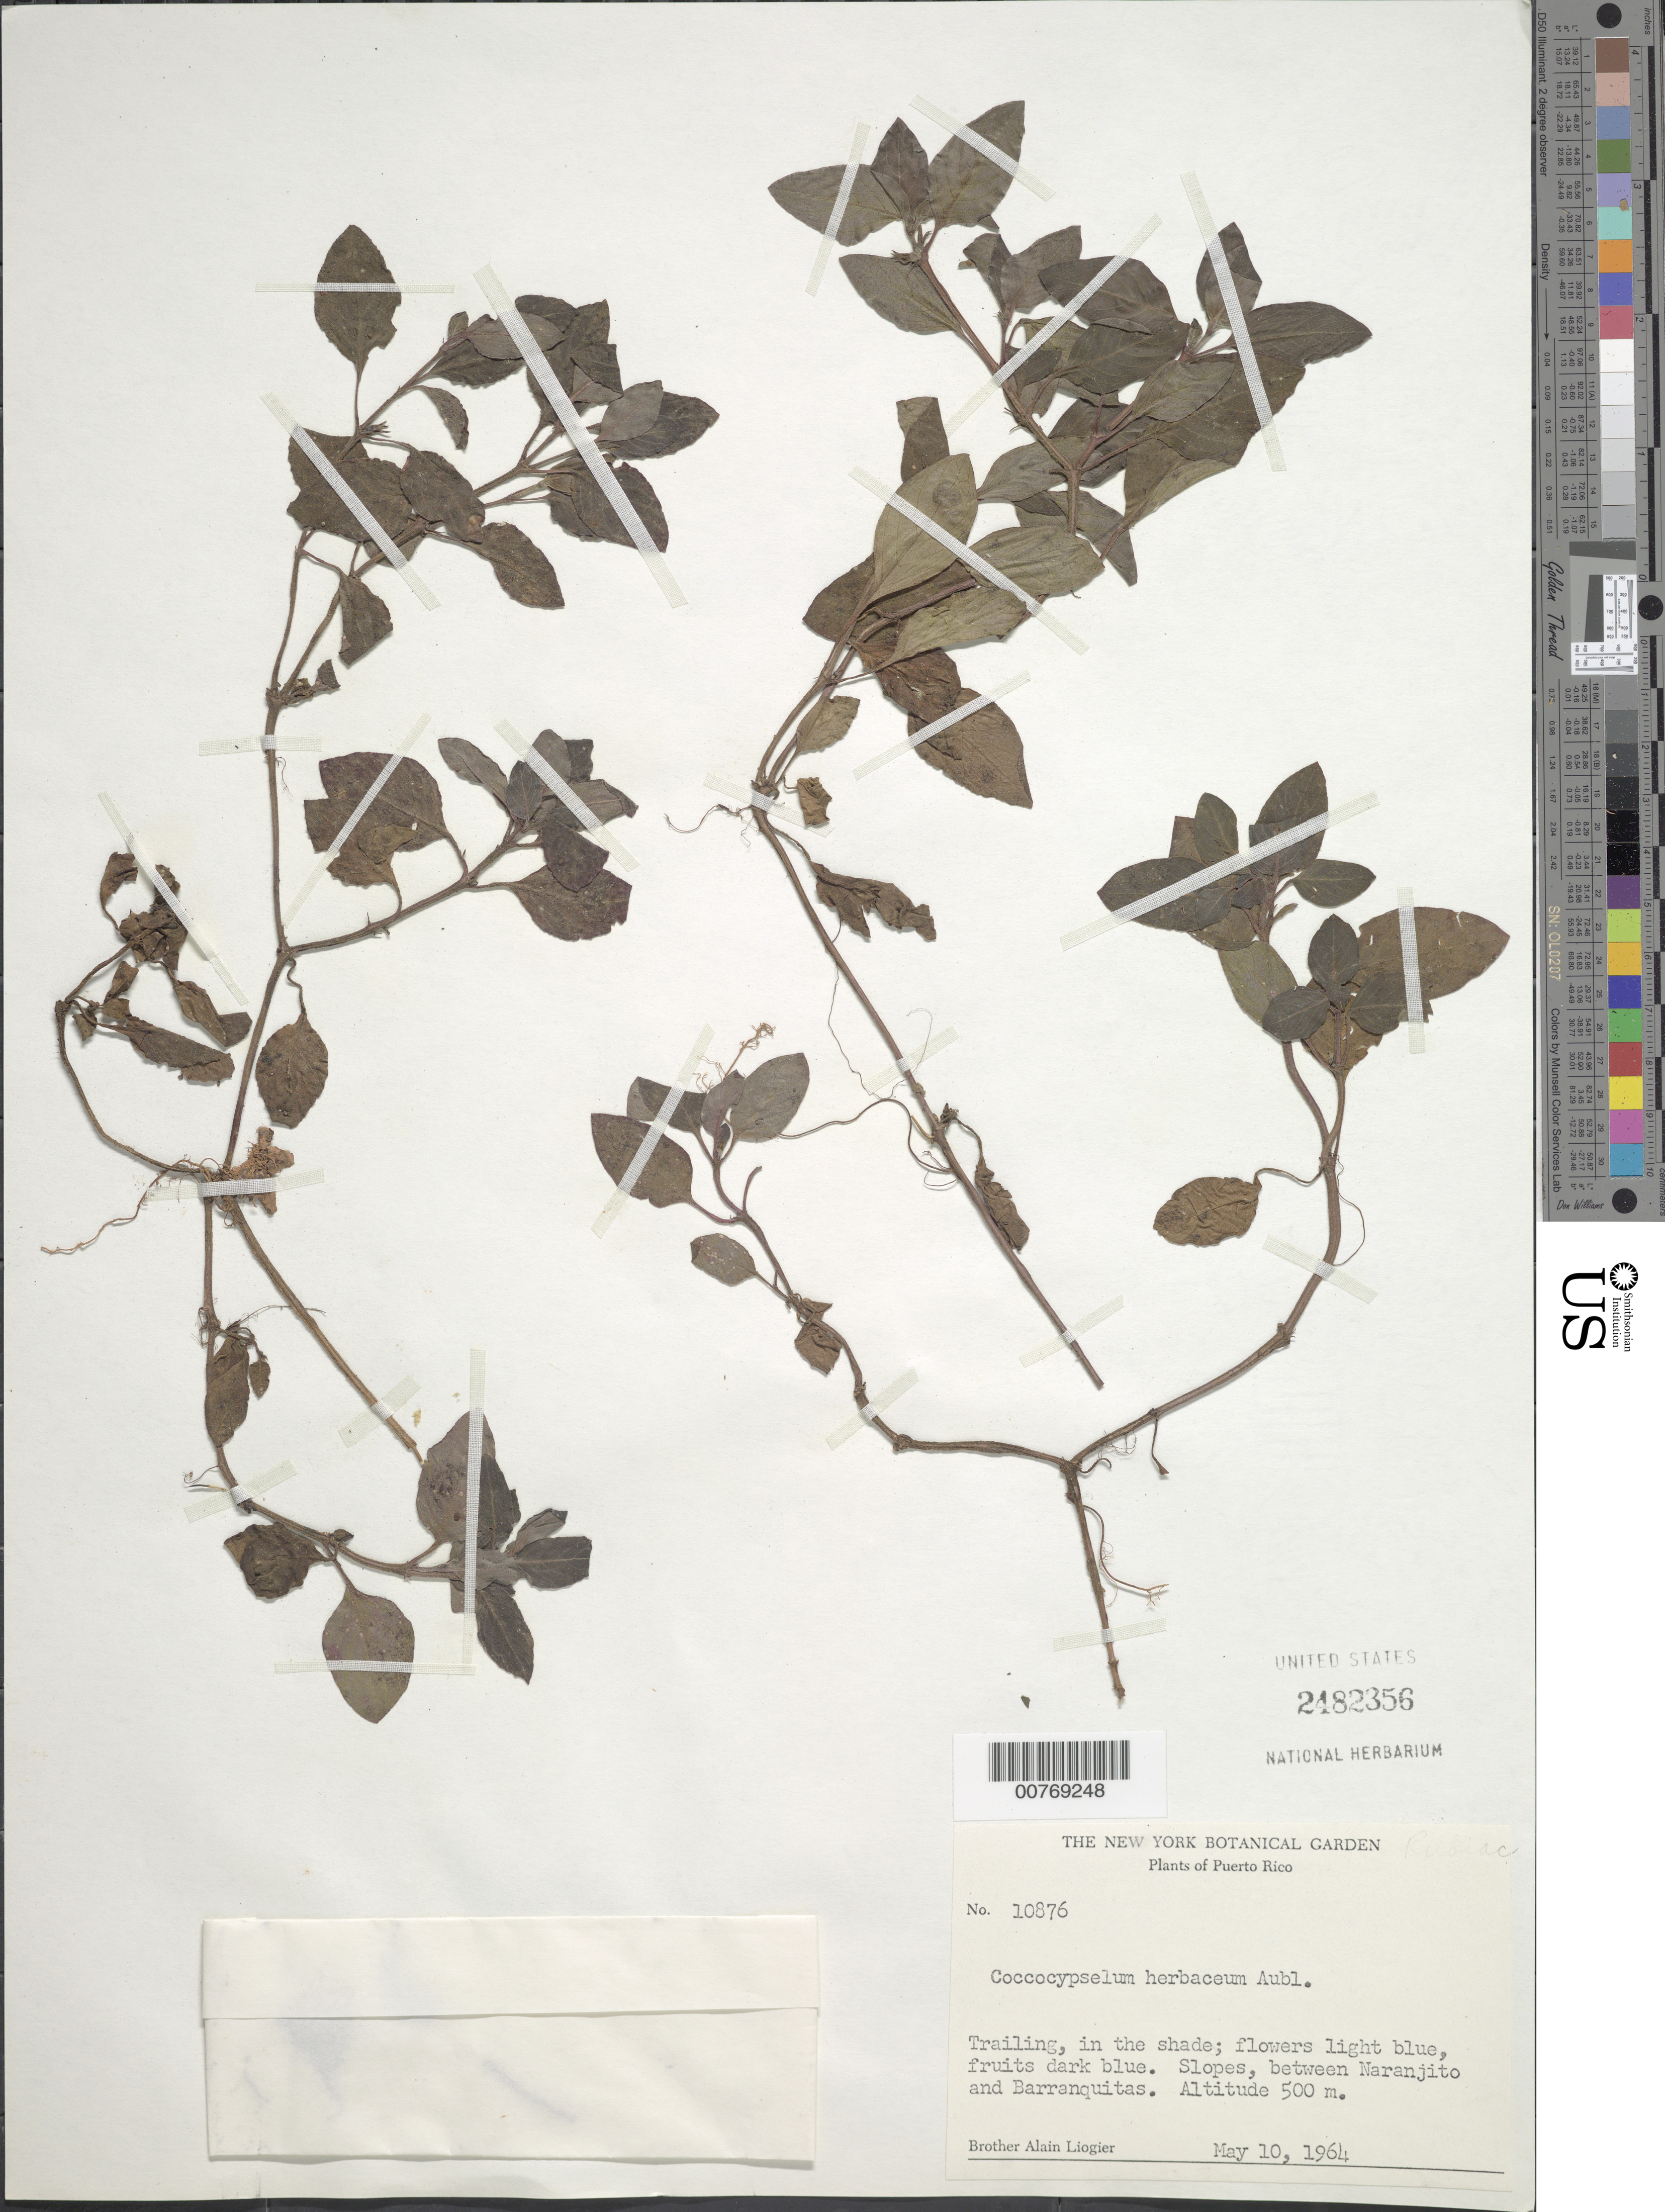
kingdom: Plantae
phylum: Tracheophyta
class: Magnoliopsida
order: Gentianales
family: Rubiaceae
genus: Coccocypselum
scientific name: Coccocypselum repens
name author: Sw.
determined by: Acevedo-Rodríguez, P., (BOT), Smithsonian Institution - National Museum of Natural History (UNITED STATES)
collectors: A. H. Liogier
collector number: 10876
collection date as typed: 10 May 1964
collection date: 1964-05-10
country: Puerto Rico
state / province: Naranjito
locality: Slopes, between Naranjito and Barranquitas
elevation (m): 500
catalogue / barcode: US 2482356